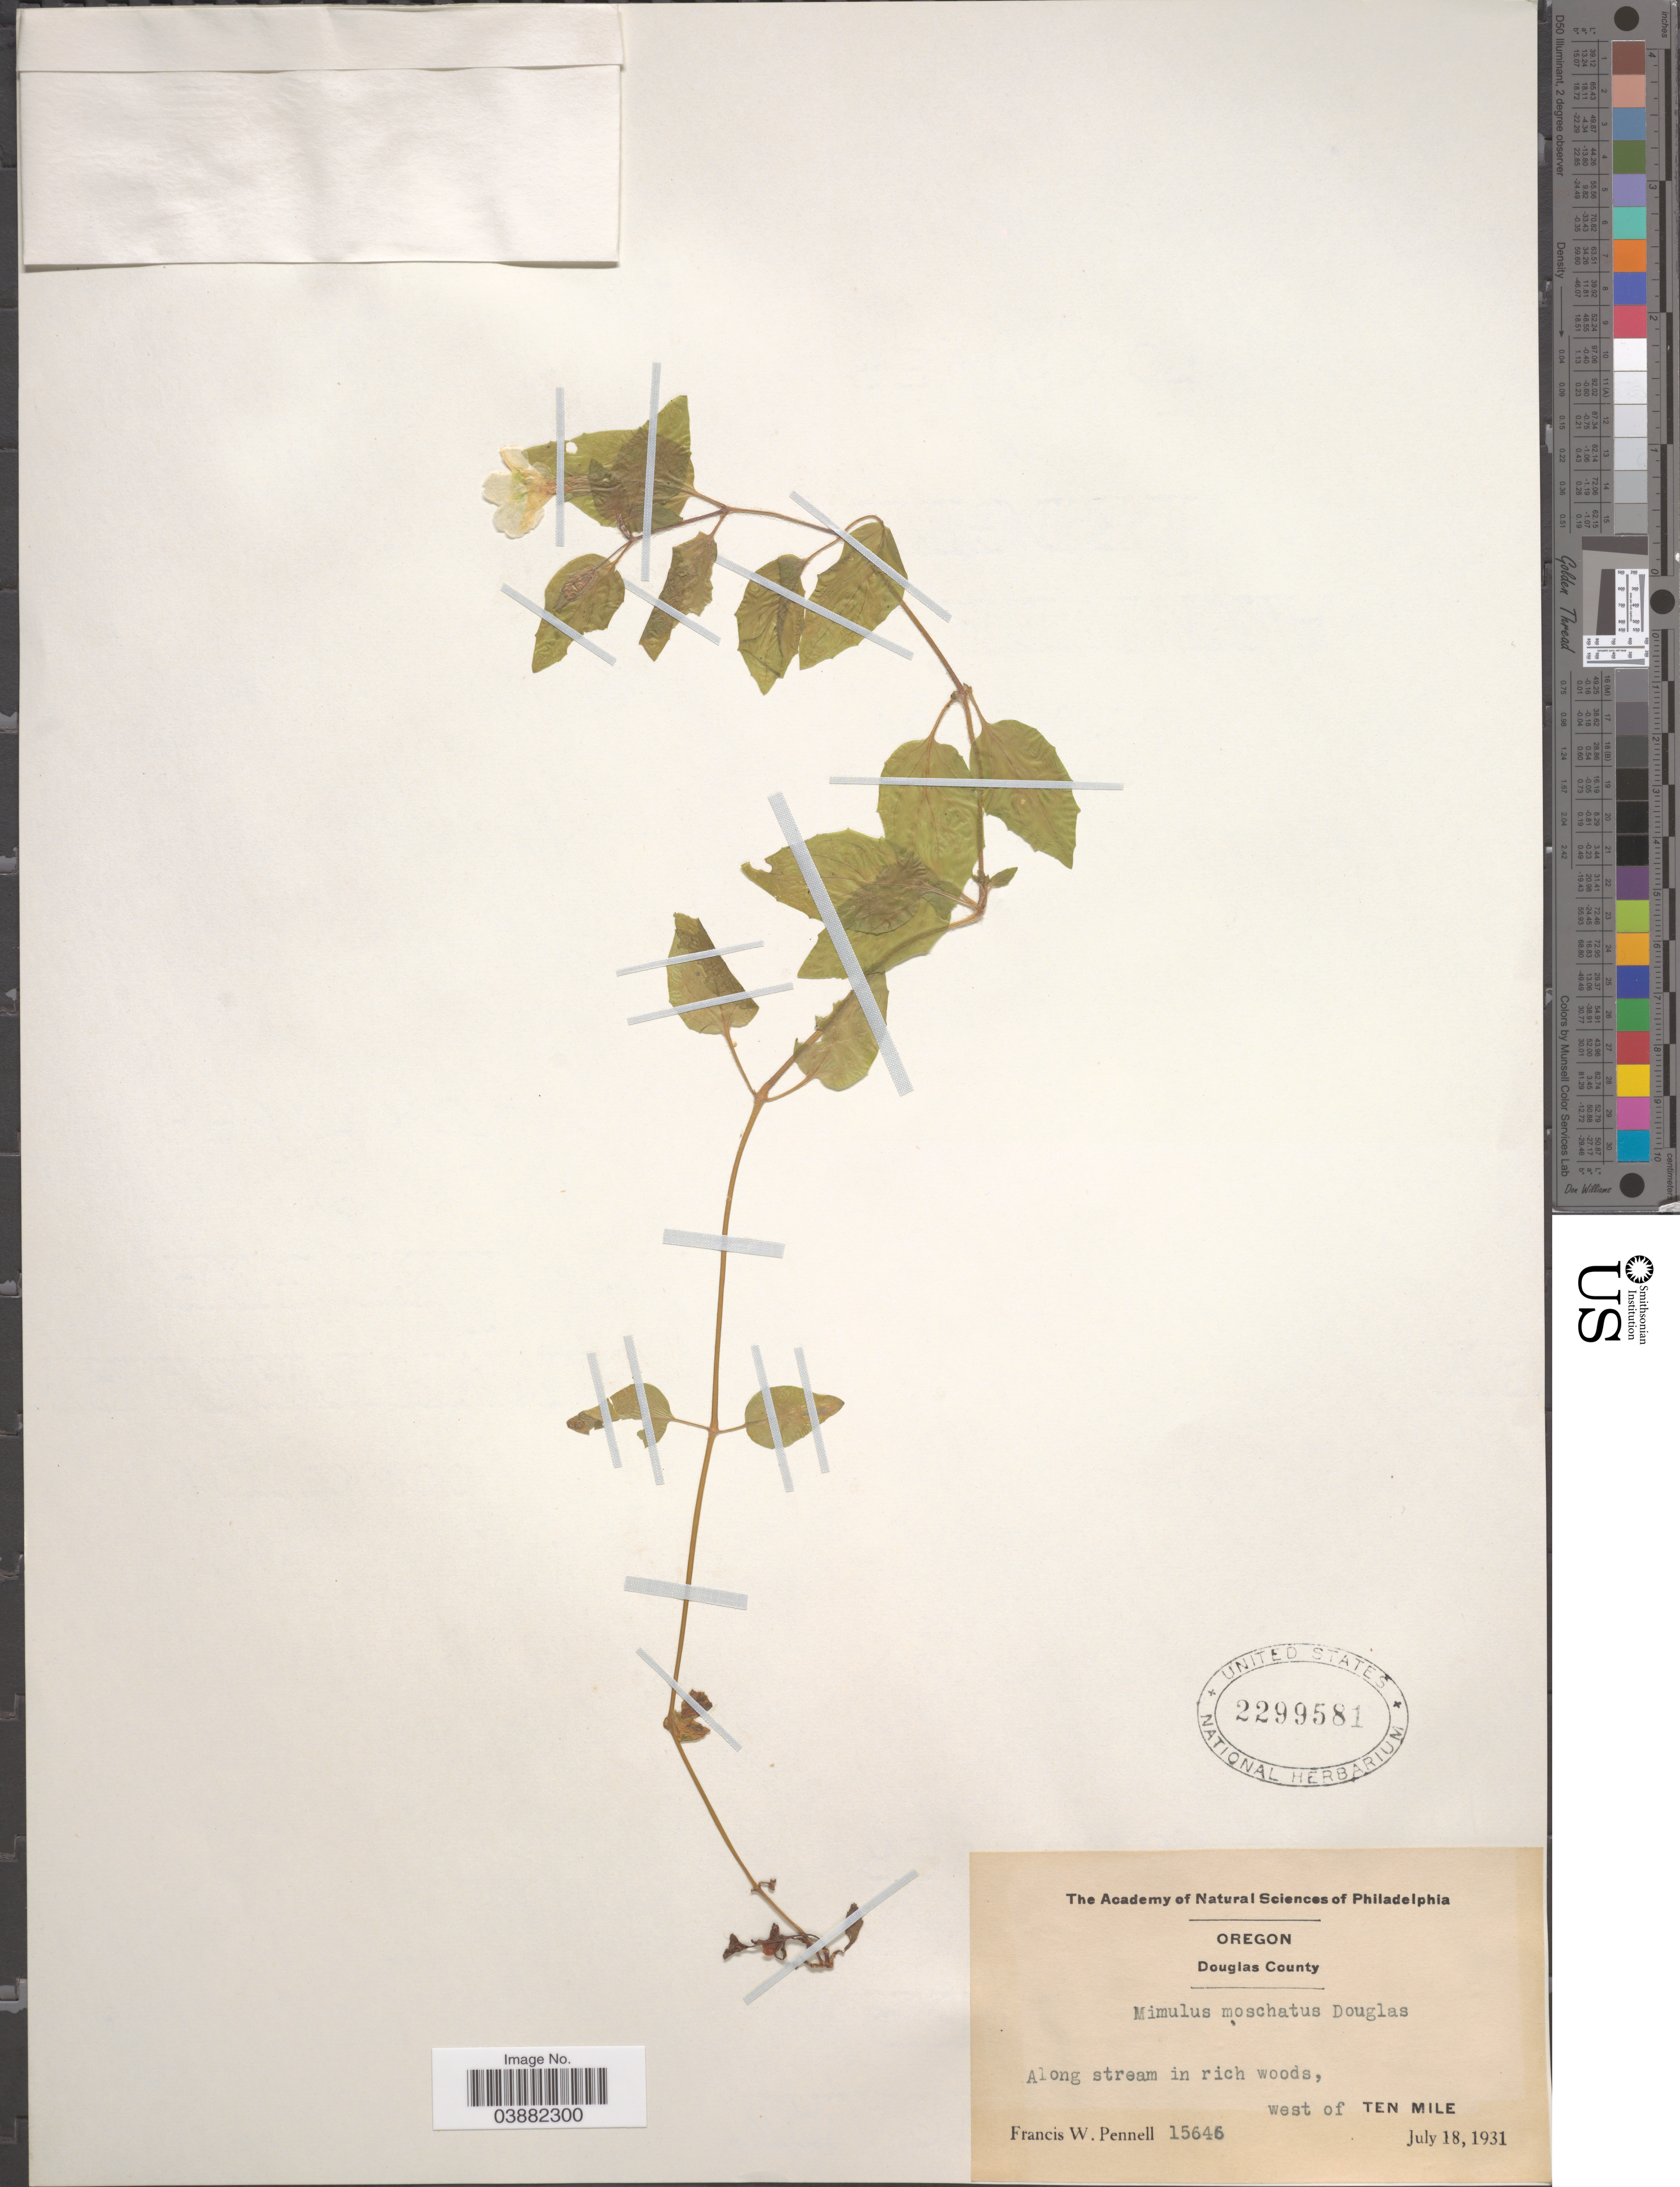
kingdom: Plantae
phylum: Tracheophyta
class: Magnoliopsida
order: Lamiales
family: Phrymaceae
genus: Mimulus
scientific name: Mimulus moschatus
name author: Douglas ex Lindl.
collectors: F. W. Pennell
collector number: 15646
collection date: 1931-07-18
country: United States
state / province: Oregon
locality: Douglas County. West of Ten Mile.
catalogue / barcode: US 2299581